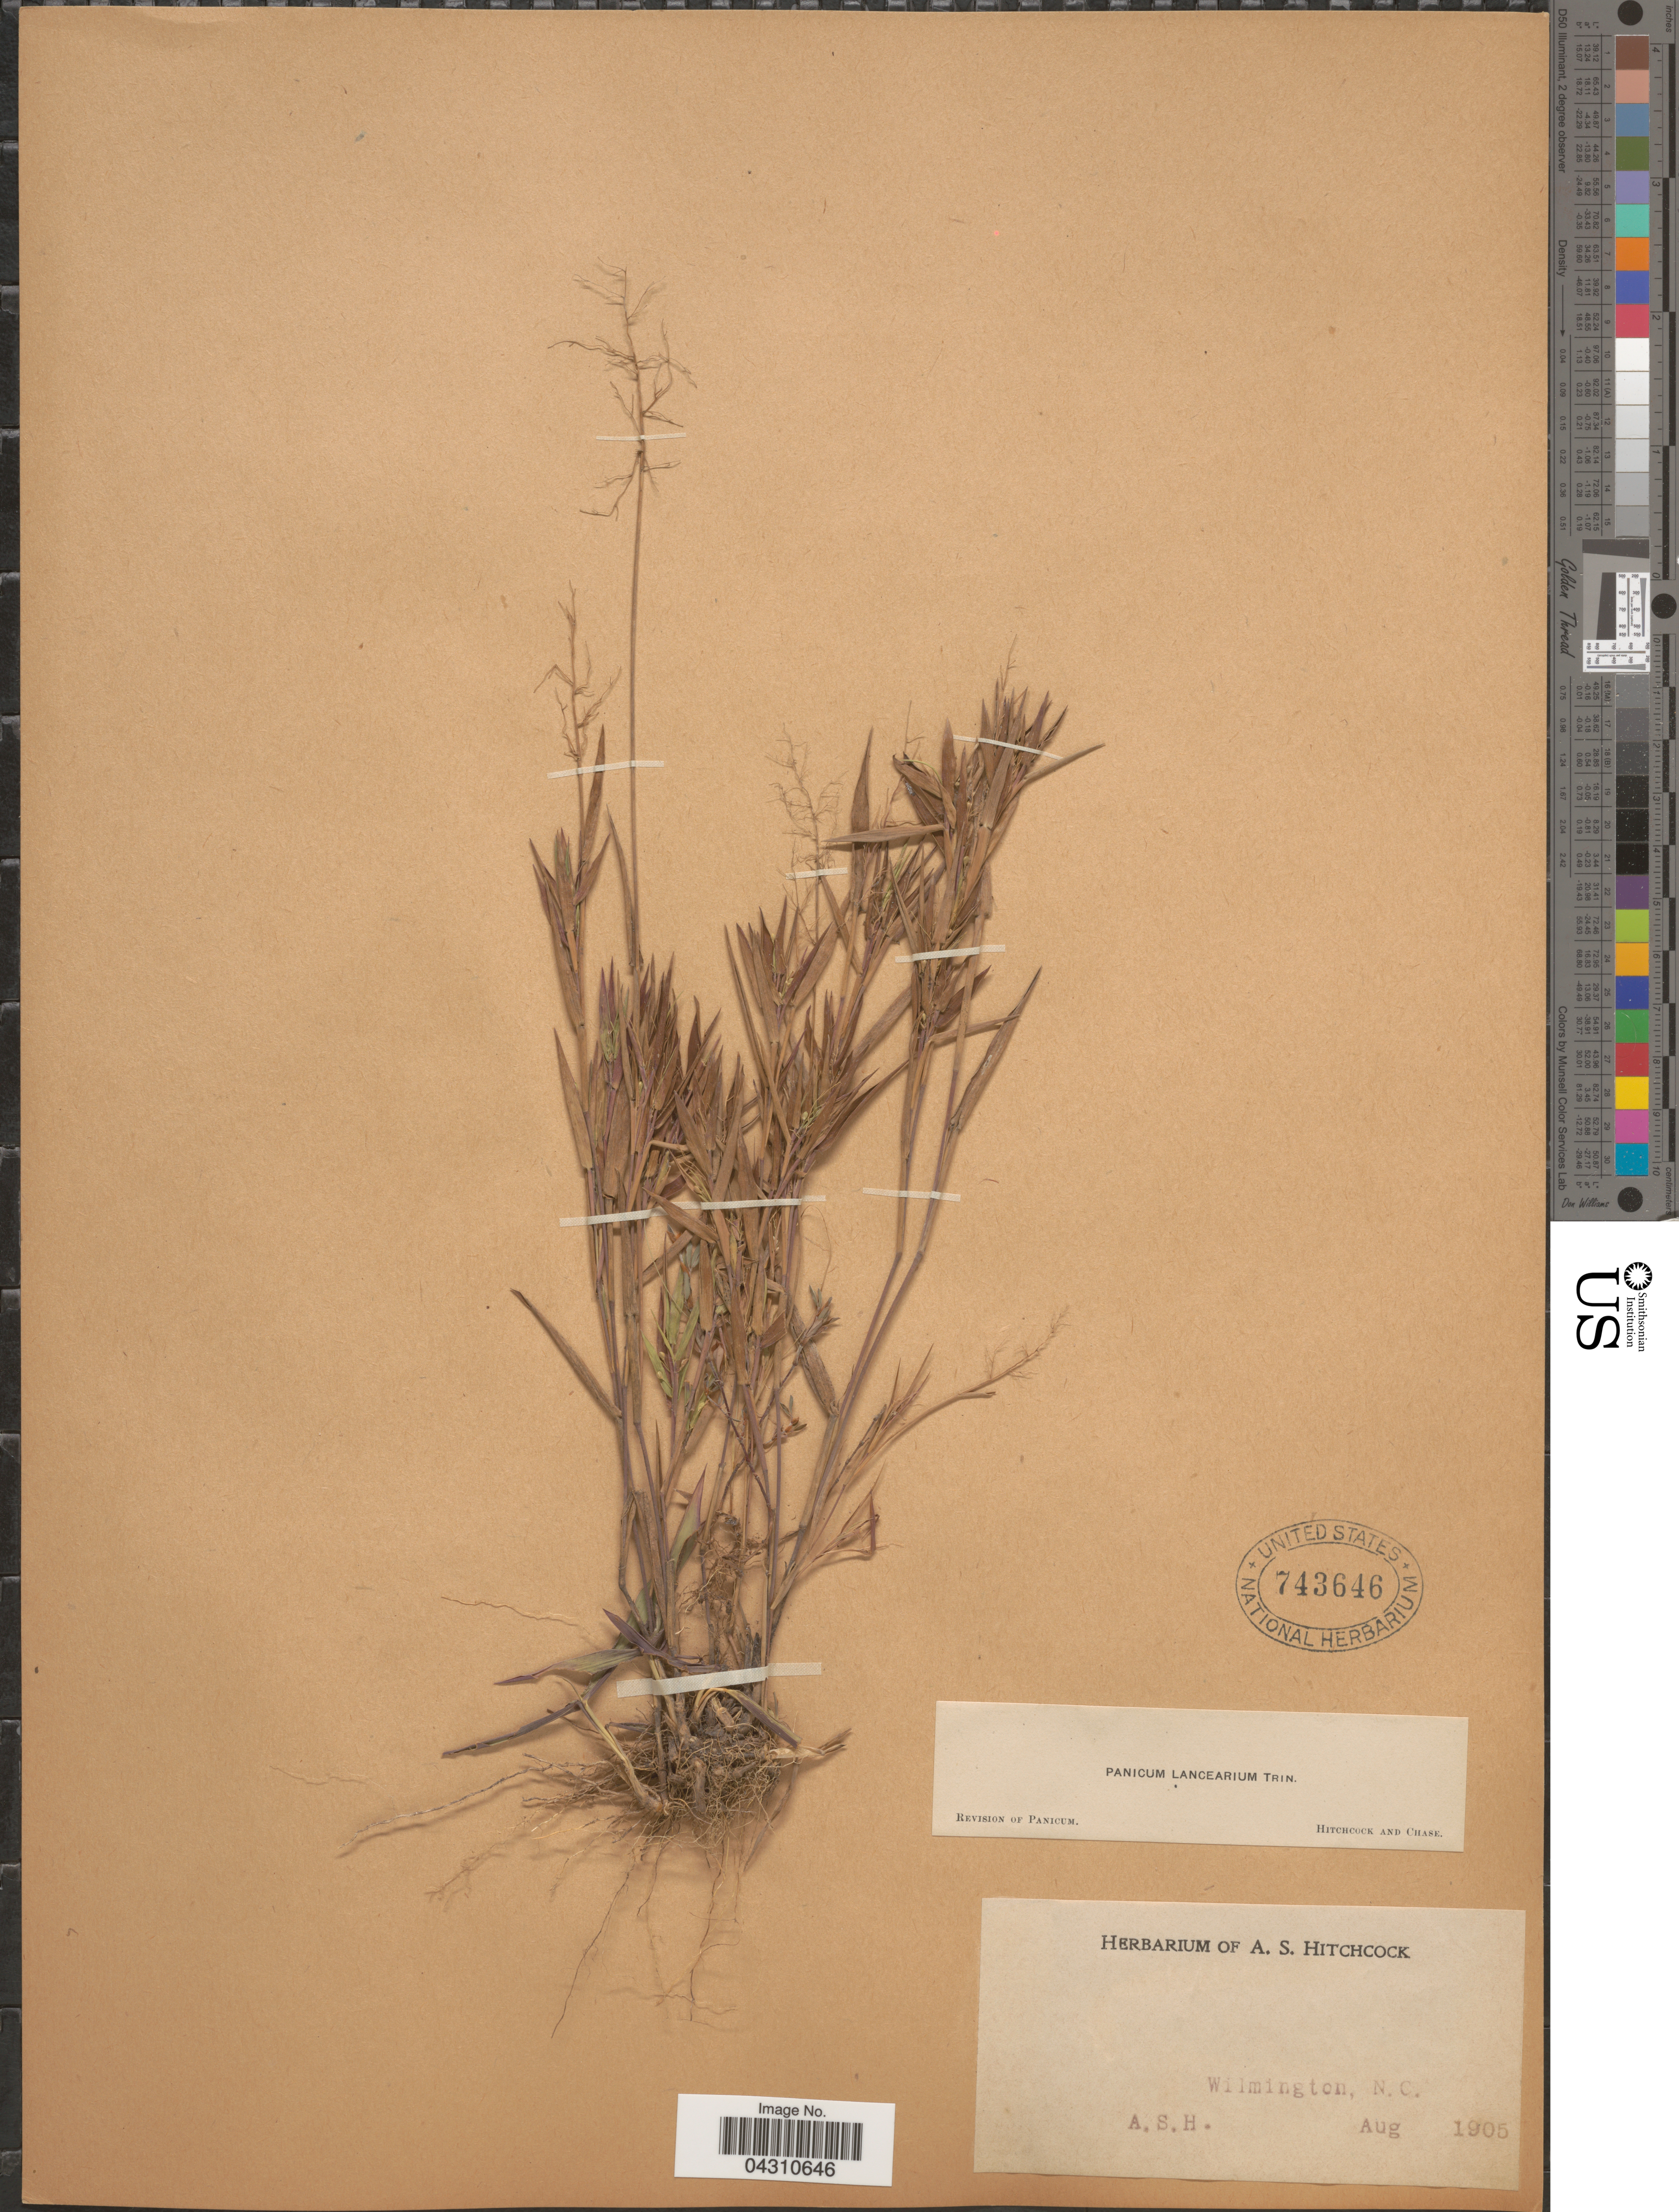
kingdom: Plantae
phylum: Tracheophyta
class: Liliopsida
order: Poales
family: Poaceae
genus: Dichanthelium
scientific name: Dichanthelium portoricense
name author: (Desv. ex Ham.) B.F. Hansen & Wunderlin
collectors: A. S. Hitchcock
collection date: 1905-08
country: United States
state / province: North Carolina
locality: Wilmington.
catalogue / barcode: US 743646